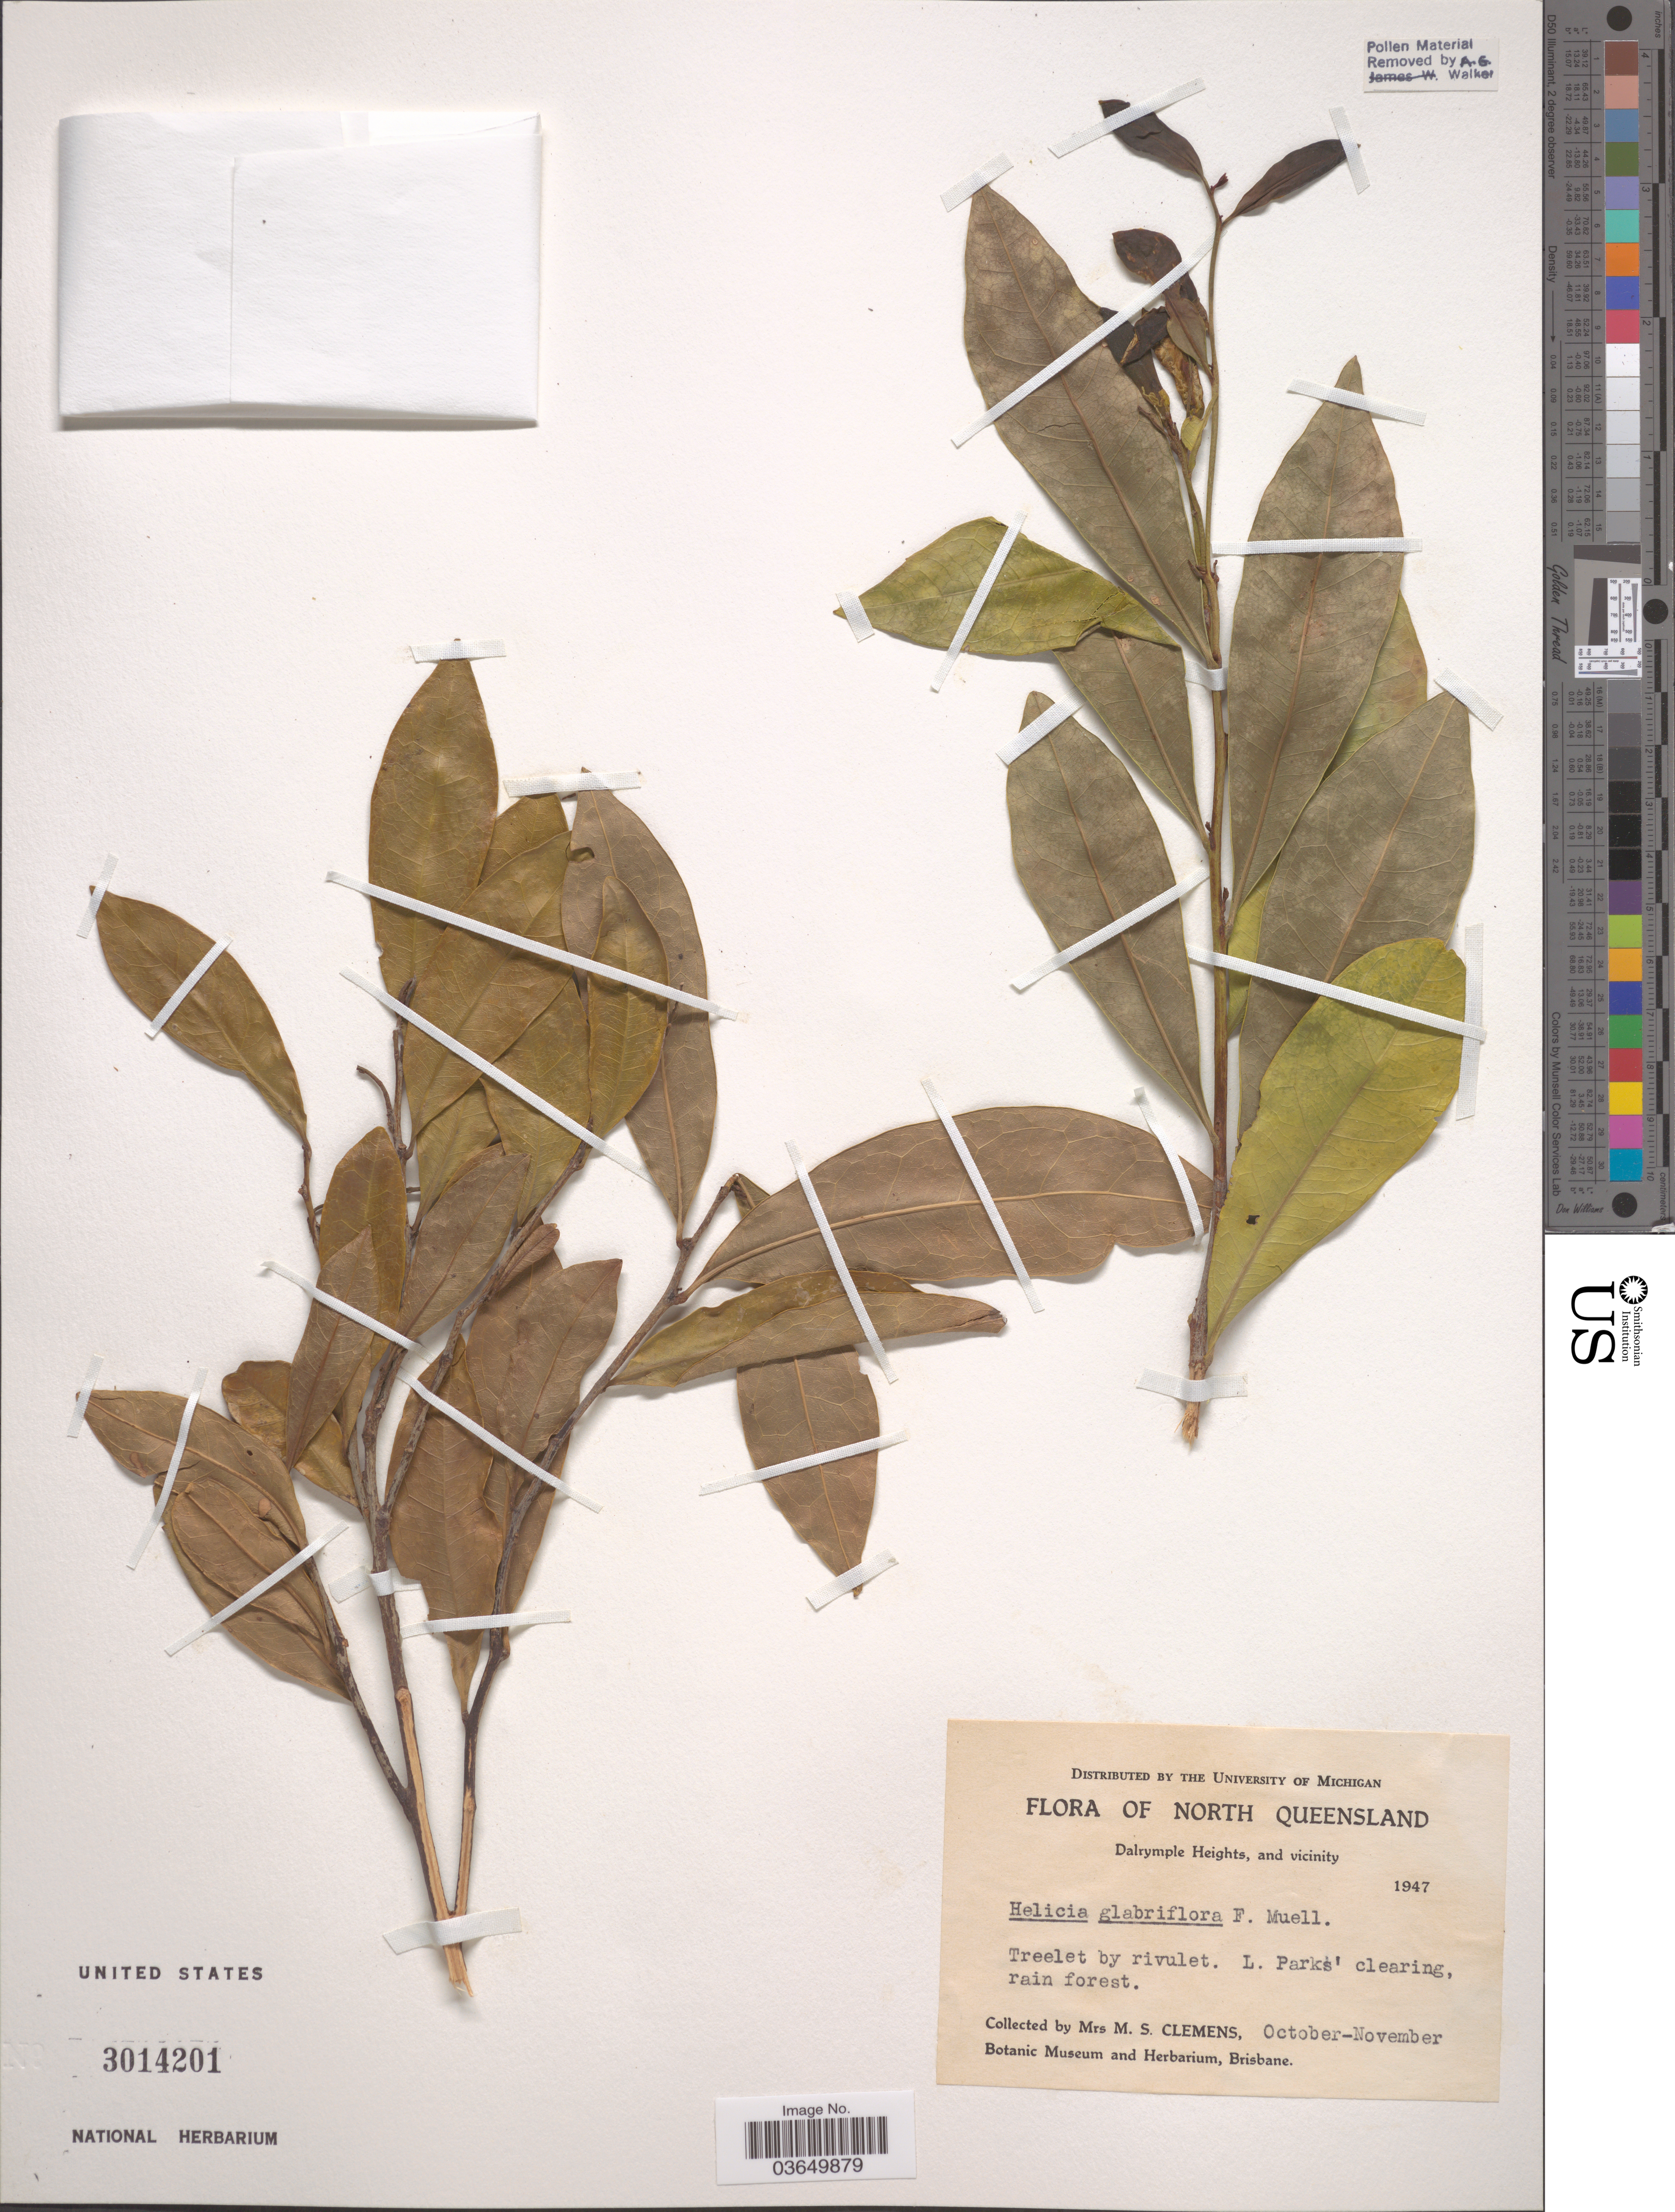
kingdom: Plantae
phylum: Tracheophyta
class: Magnoliopsida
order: Proteales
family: Proteaceae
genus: Helicia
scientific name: Helicia glabriflora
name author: F. Muell.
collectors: M. S. Clemens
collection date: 1947-10/1947-11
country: Australia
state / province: Queensland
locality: North Queensland. Dalrymple Heights, and vicinity. L. Parks' cleaing, rain forest.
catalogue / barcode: US 3014201